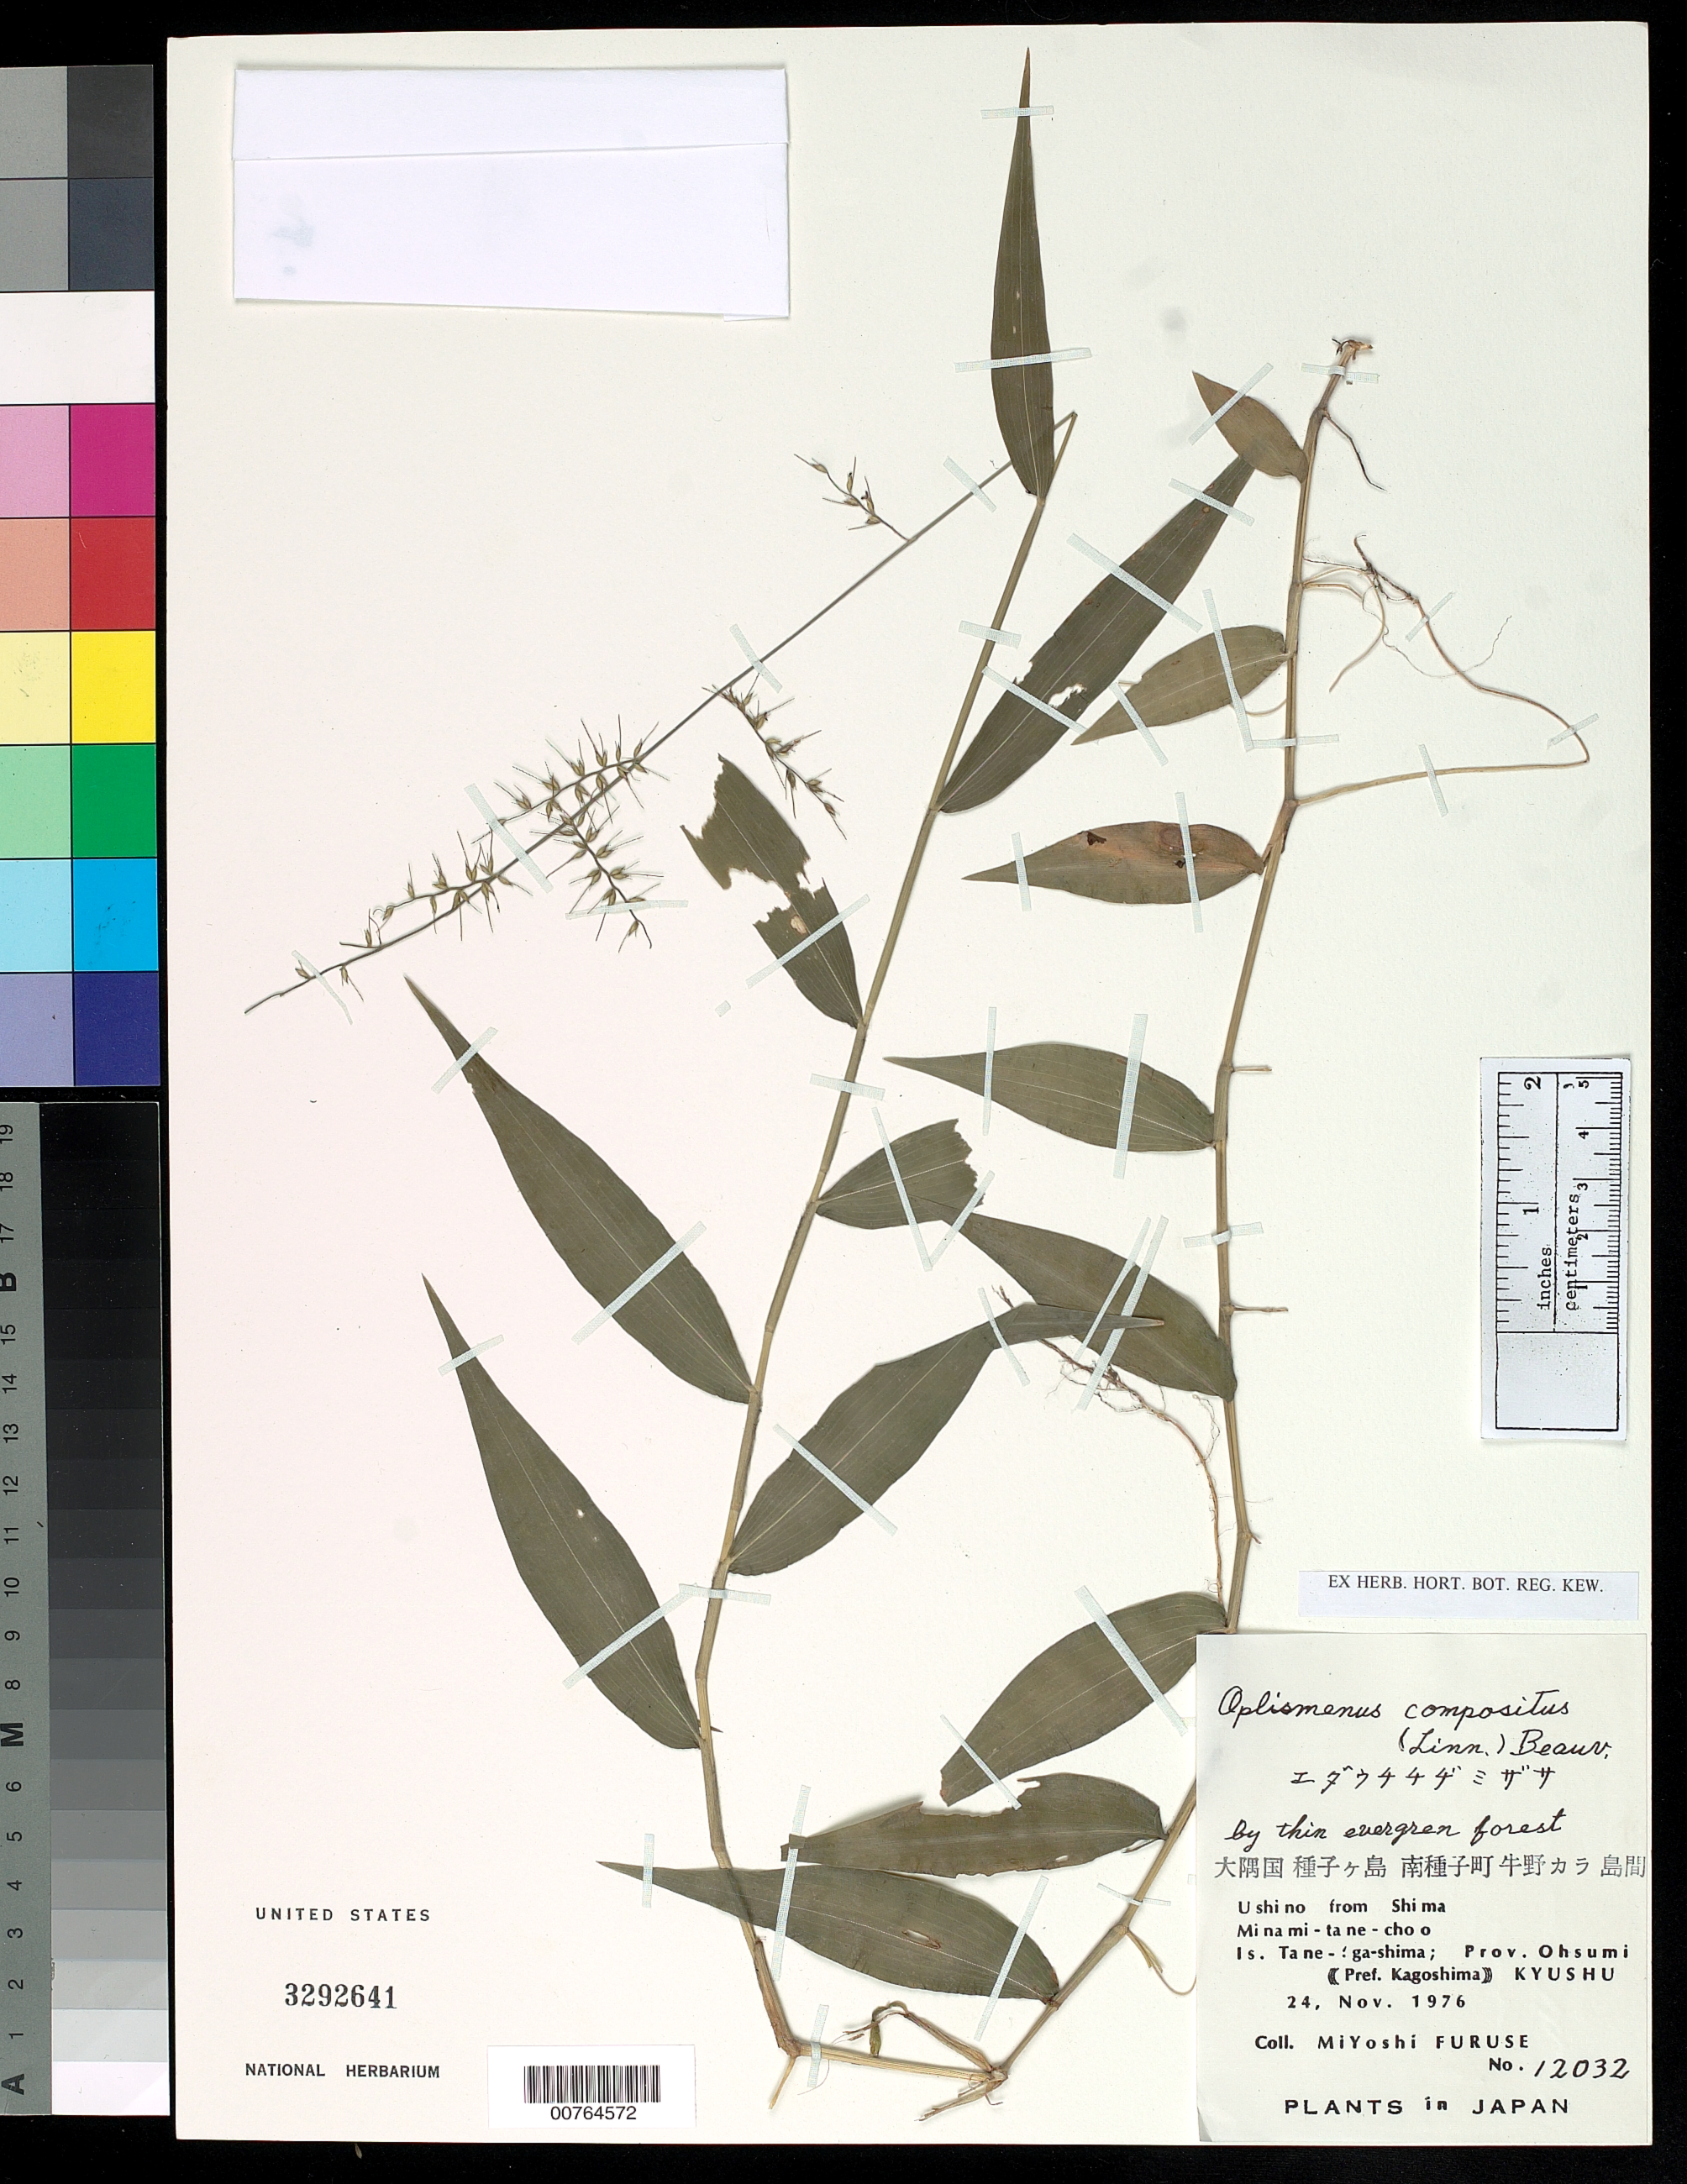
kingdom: Plantae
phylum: Tracheophyta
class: Liliopsida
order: Poales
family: Poaceae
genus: Oplismenus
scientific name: Oplismenus compositus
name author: (L.) P. Beauv.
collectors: M. Furuse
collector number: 12032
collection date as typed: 24 Nov 1976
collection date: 1976-11-24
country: Japan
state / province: Kagosima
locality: Minami-tane-choo.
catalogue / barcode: US 3292641